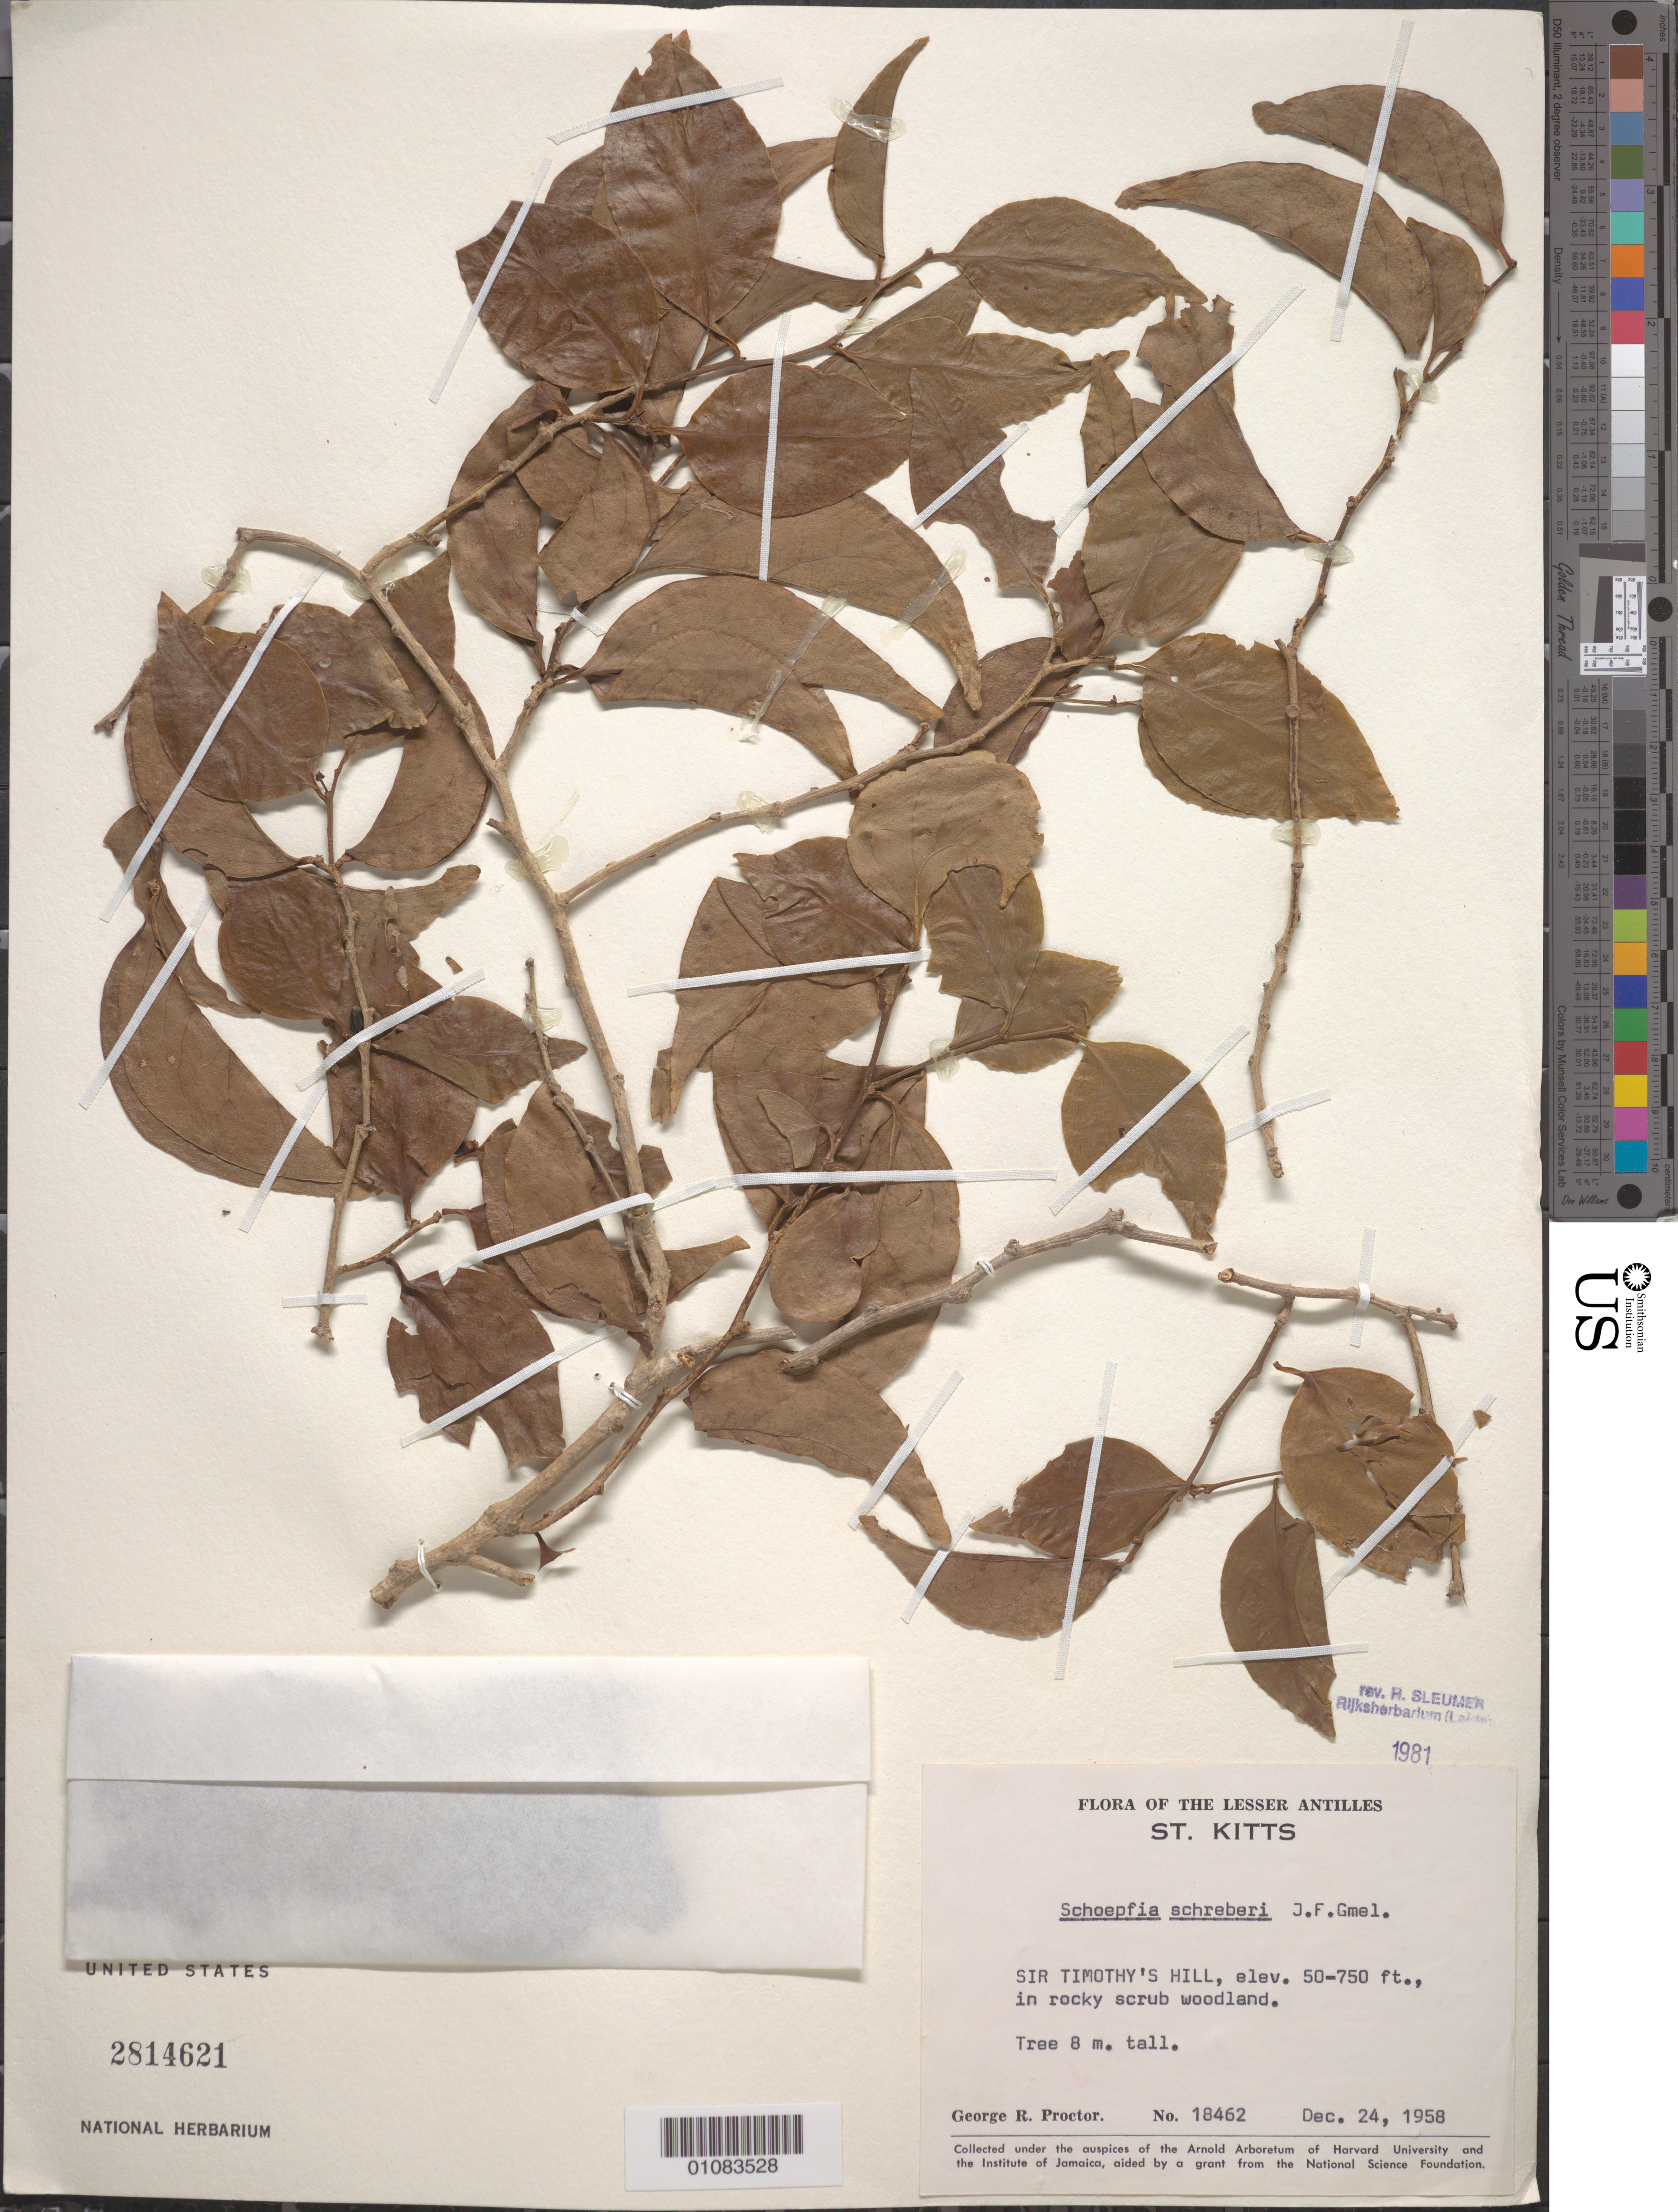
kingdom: Plantae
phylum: Tracheophyta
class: Magnoliopsida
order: Santalales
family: Schoepfiaceae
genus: Schoepfia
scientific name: Schoepfia schreberi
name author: J.F. Gmel.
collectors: G. R. Proctor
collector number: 18462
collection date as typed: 24 Dec 1958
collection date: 1958-12-24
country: St. Christopher-Nevis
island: St. Christopher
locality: Sir Timothy's Hill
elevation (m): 15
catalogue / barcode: US 2814621